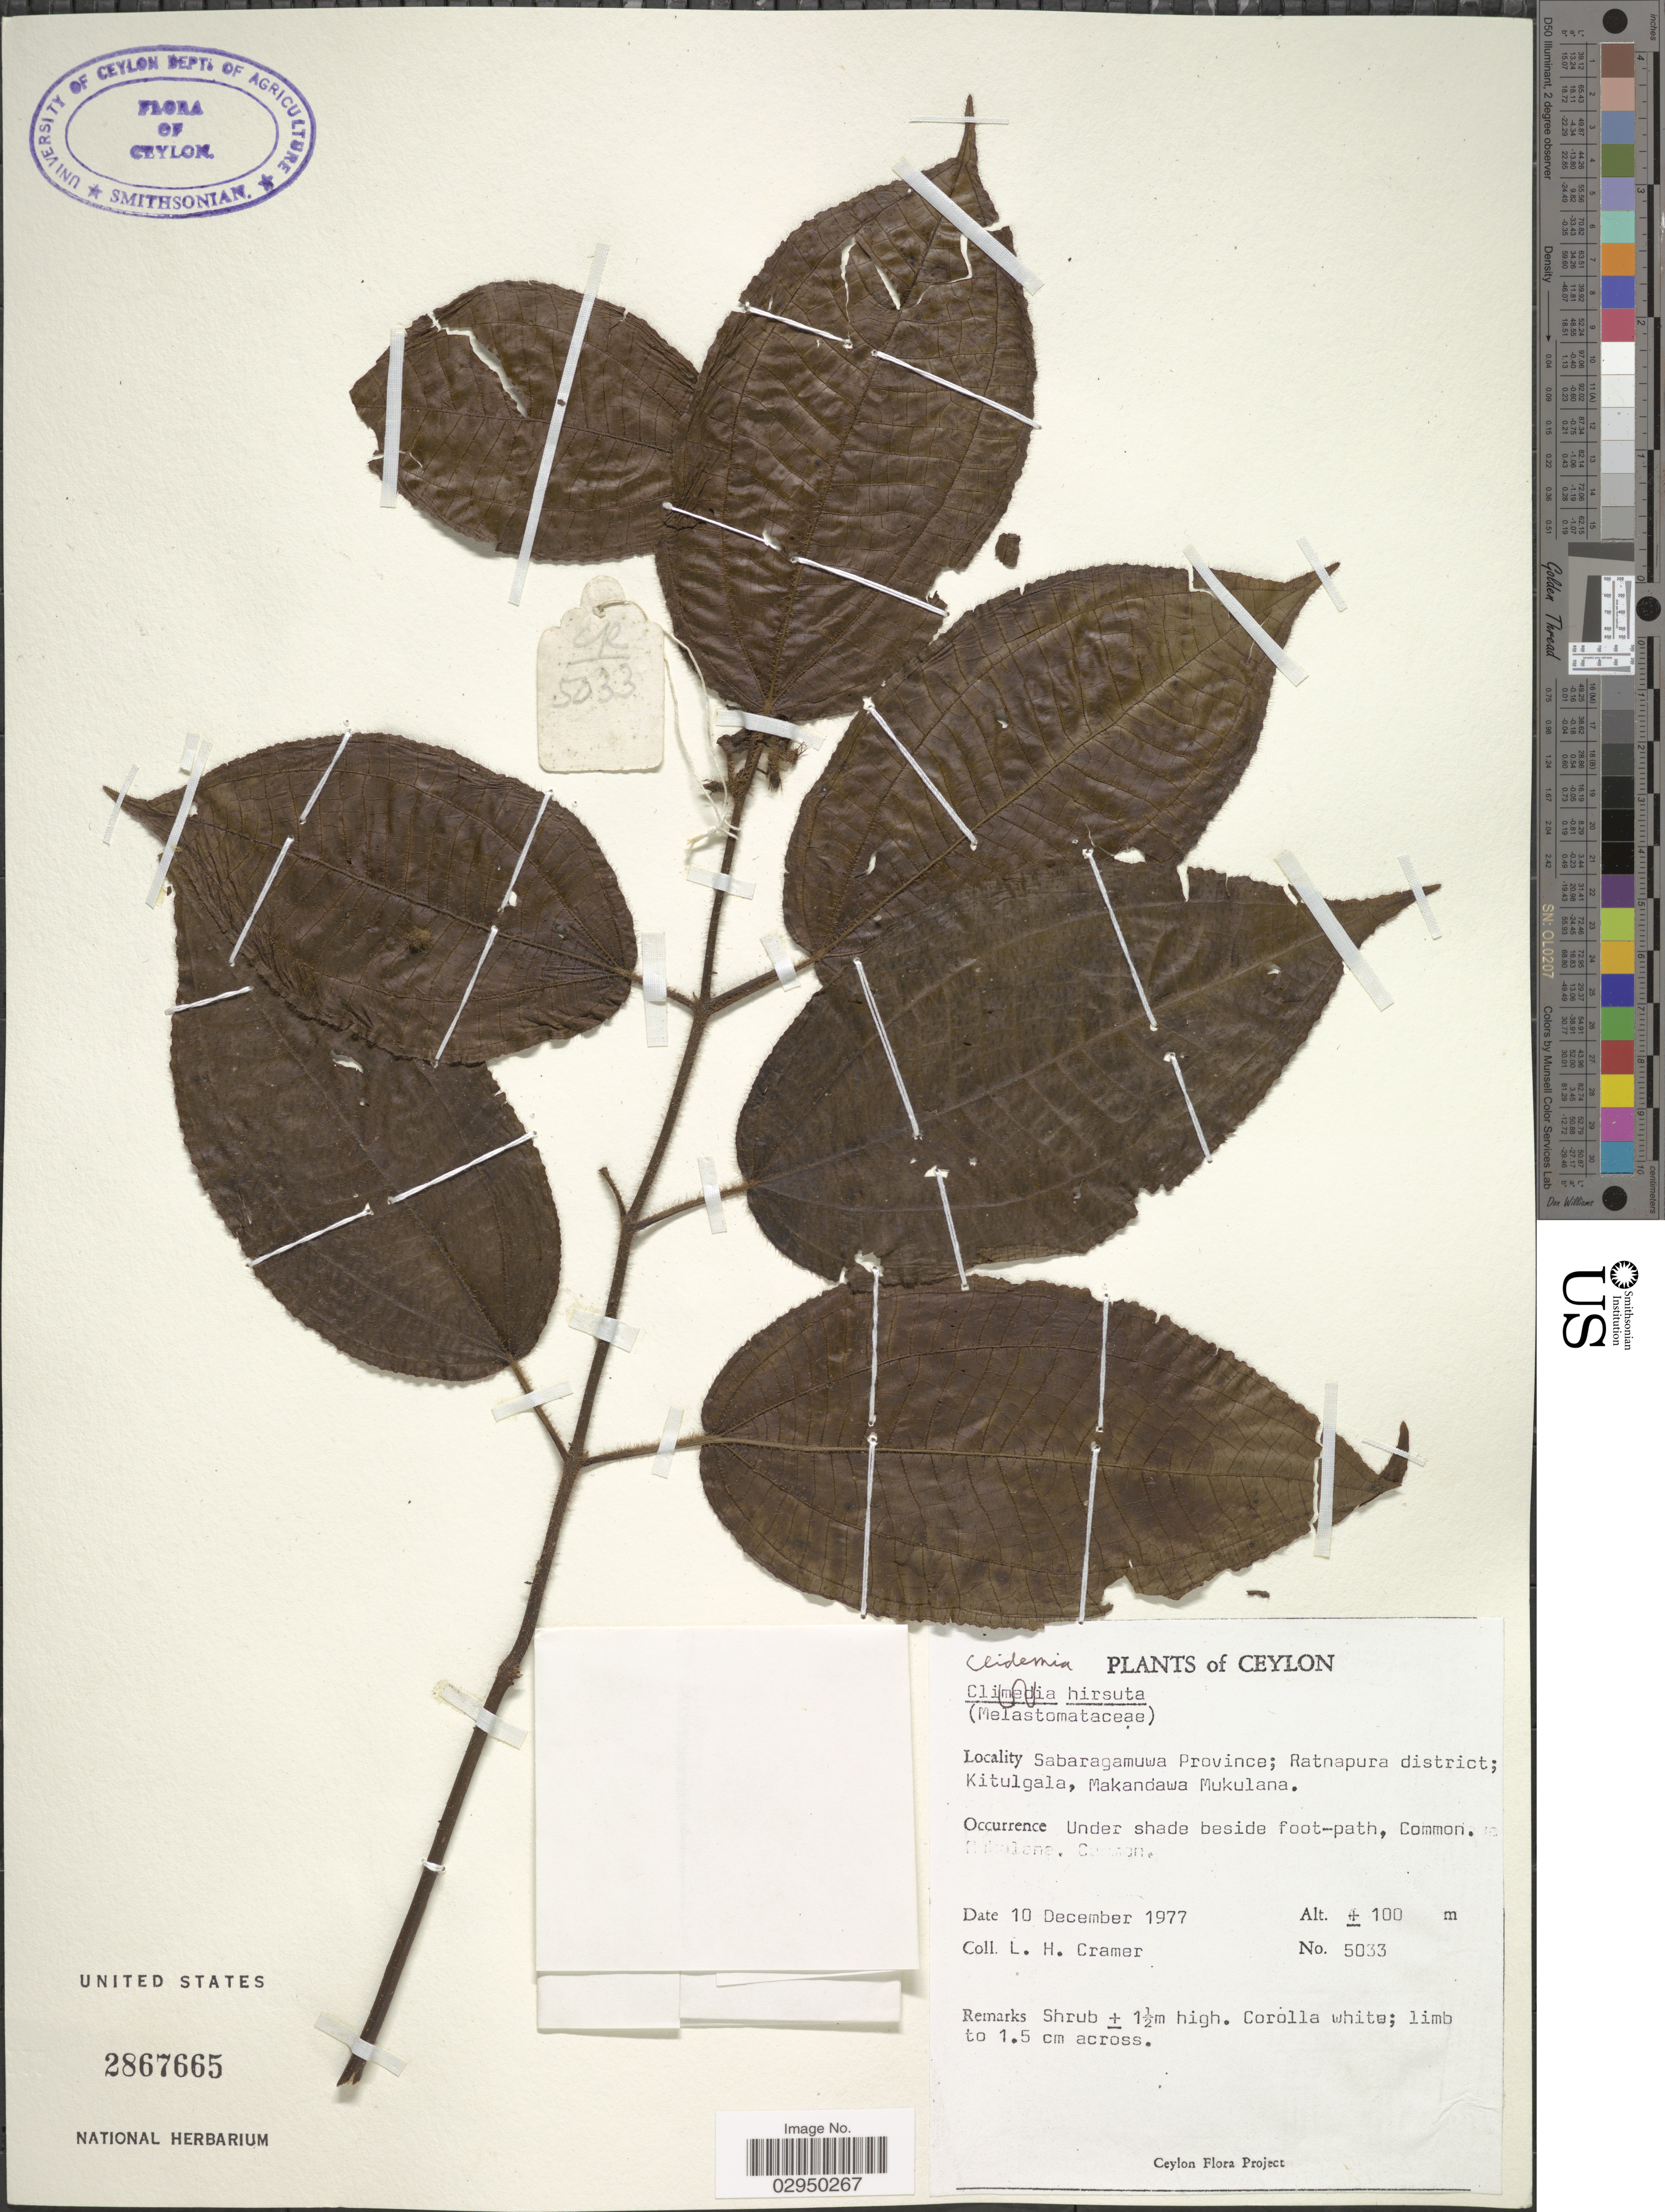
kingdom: Plantae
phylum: Tracheophyta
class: Magnoliopsida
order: Myrtales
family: Melastomataceae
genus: Clidemia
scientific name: Clidemia hirta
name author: (L.) D. Don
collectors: L. H. Cramer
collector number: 5033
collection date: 1977-12-10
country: Sri Lanka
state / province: Sabaragamuwa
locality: Ceylon. Sabaragamuwa Province; Ratnapura district; Kitulgala, Makandawa Mukulana.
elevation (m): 100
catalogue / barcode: US 2867665